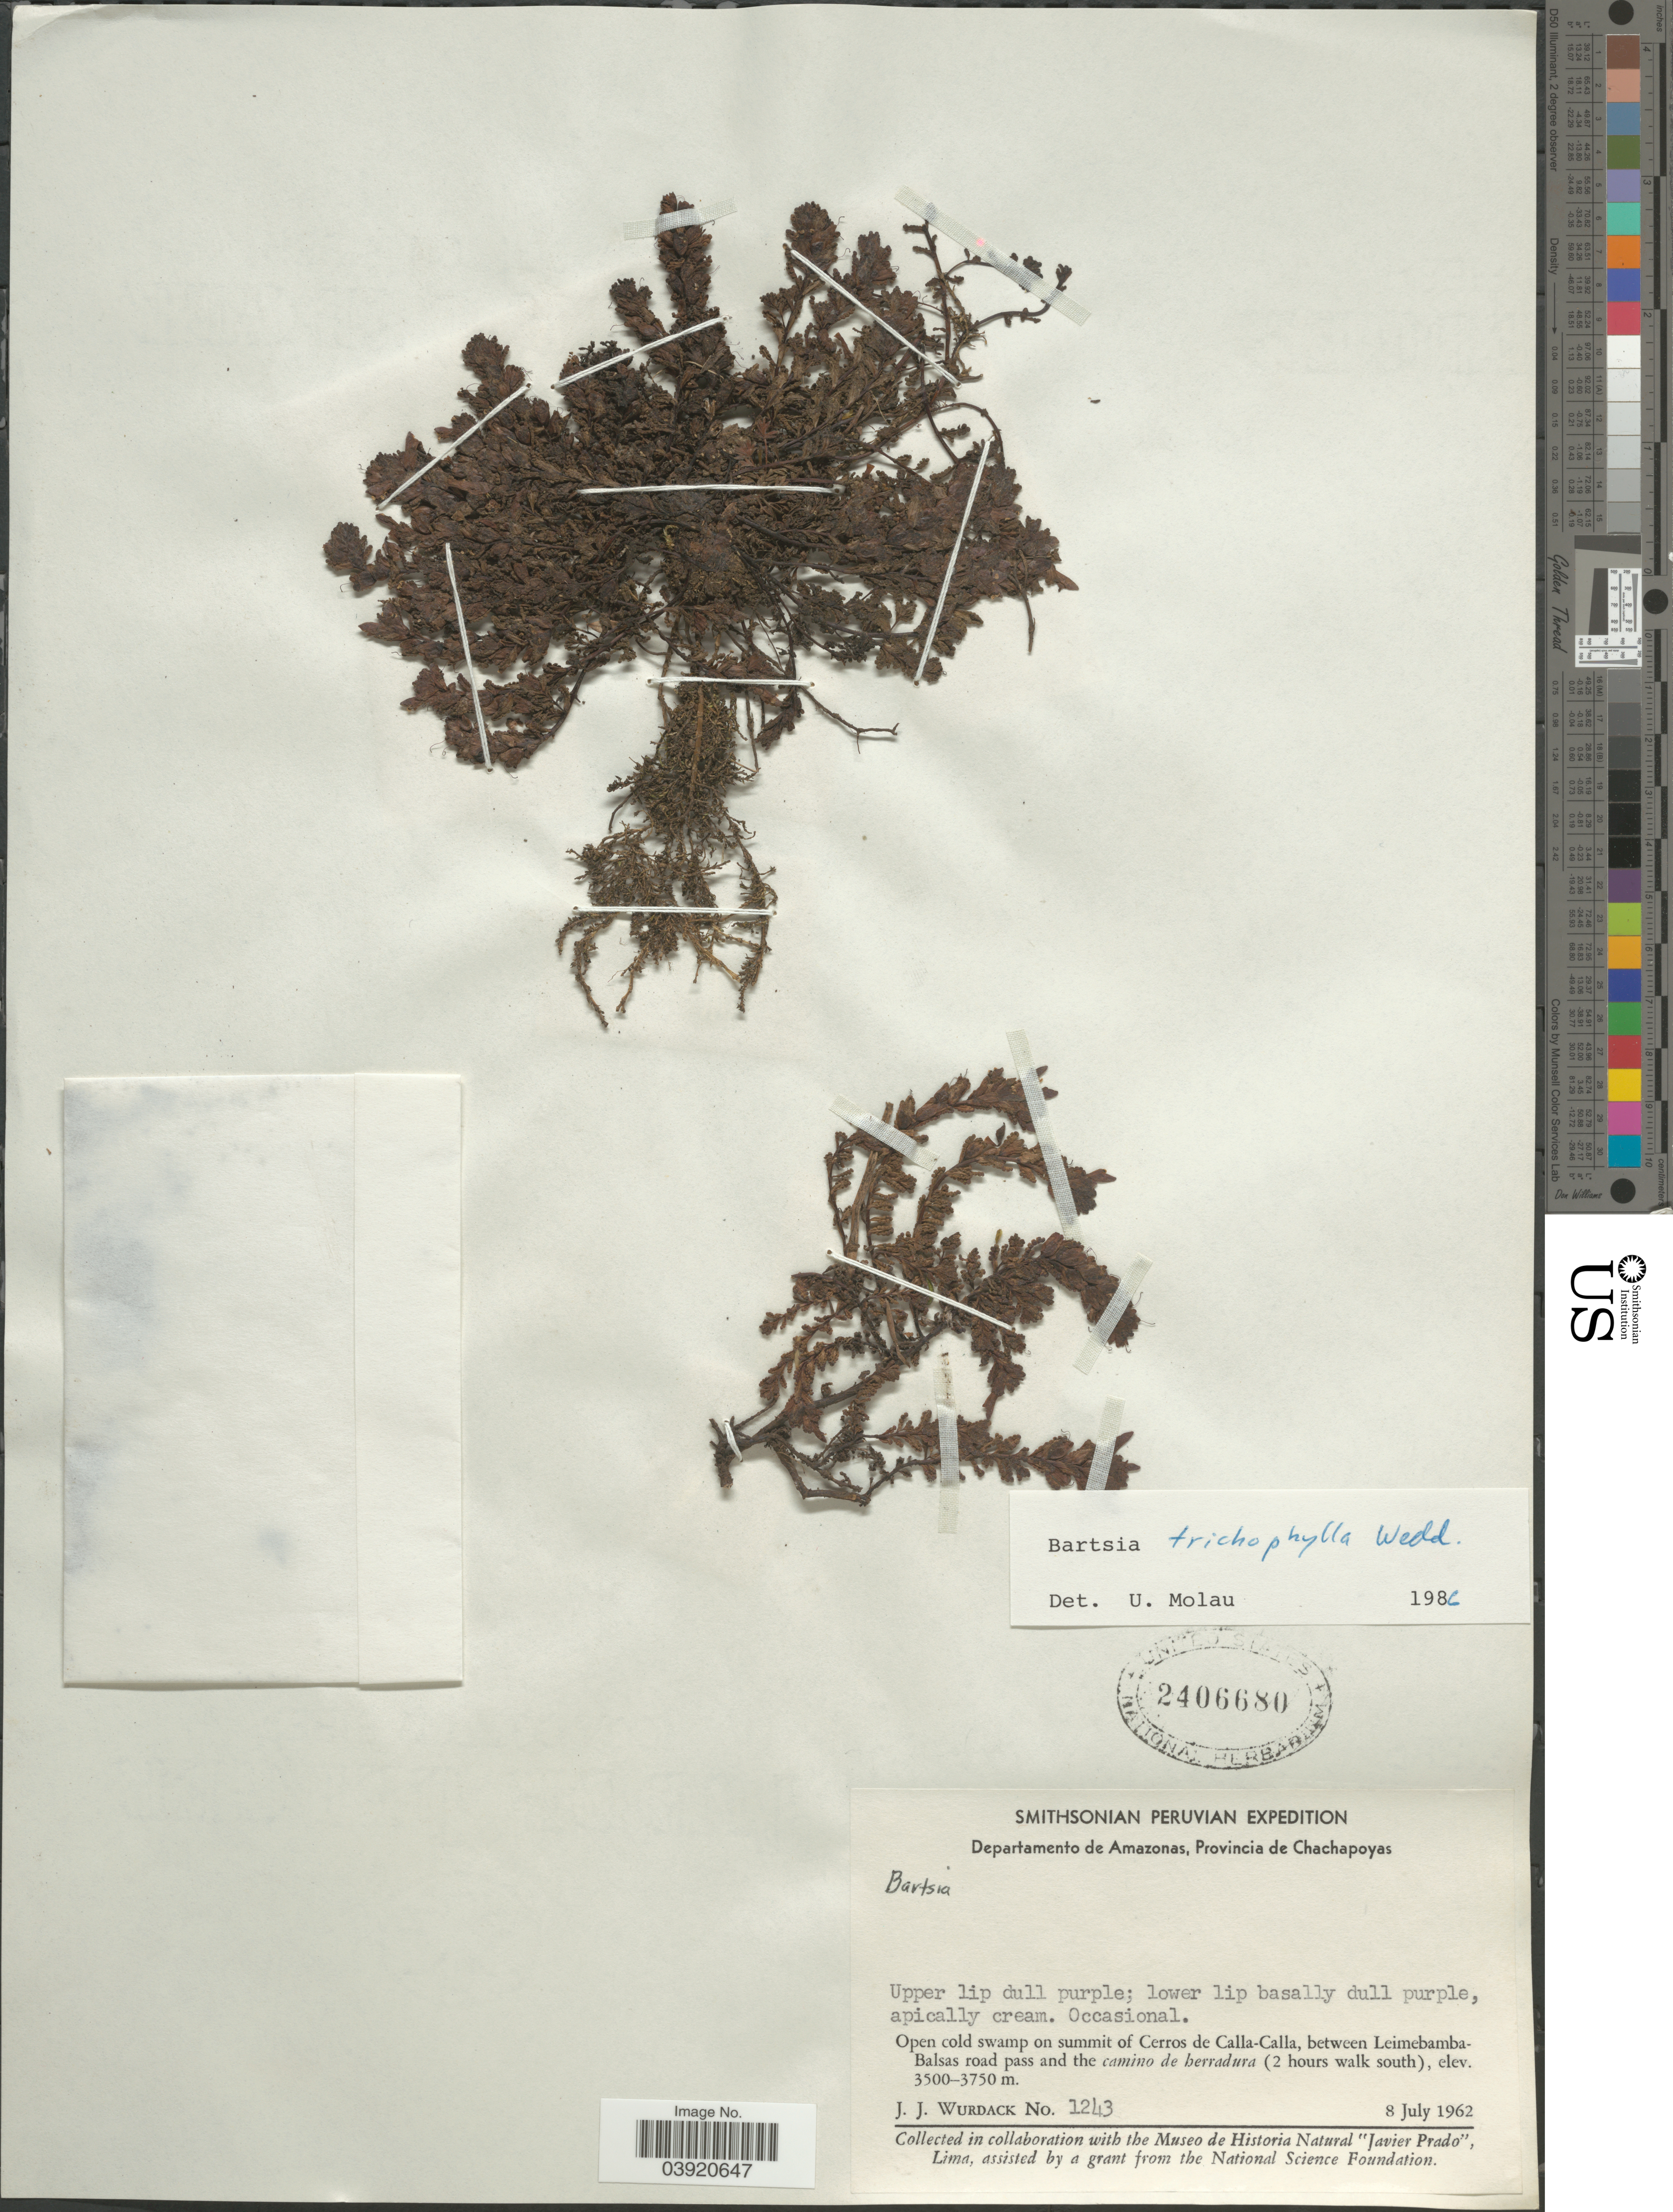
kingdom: Plantae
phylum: Tracheophyta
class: Magnoliopsida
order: Lamiales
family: Orobanchaceae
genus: Bartsia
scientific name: Bartsia trichophylla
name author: Wedd.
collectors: J. J. Wurdack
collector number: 1243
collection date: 1962-07-08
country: Peru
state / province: Amazonas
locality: Departamento de Amazonas, Provincia de Chachapoyas. Open cold swamp on summit of Cerros de Calla-Calla, between Leimebamba-Balsas road pass and the camino de berradura (2 hours walk south).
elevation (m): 3500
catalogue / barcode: US 2406680